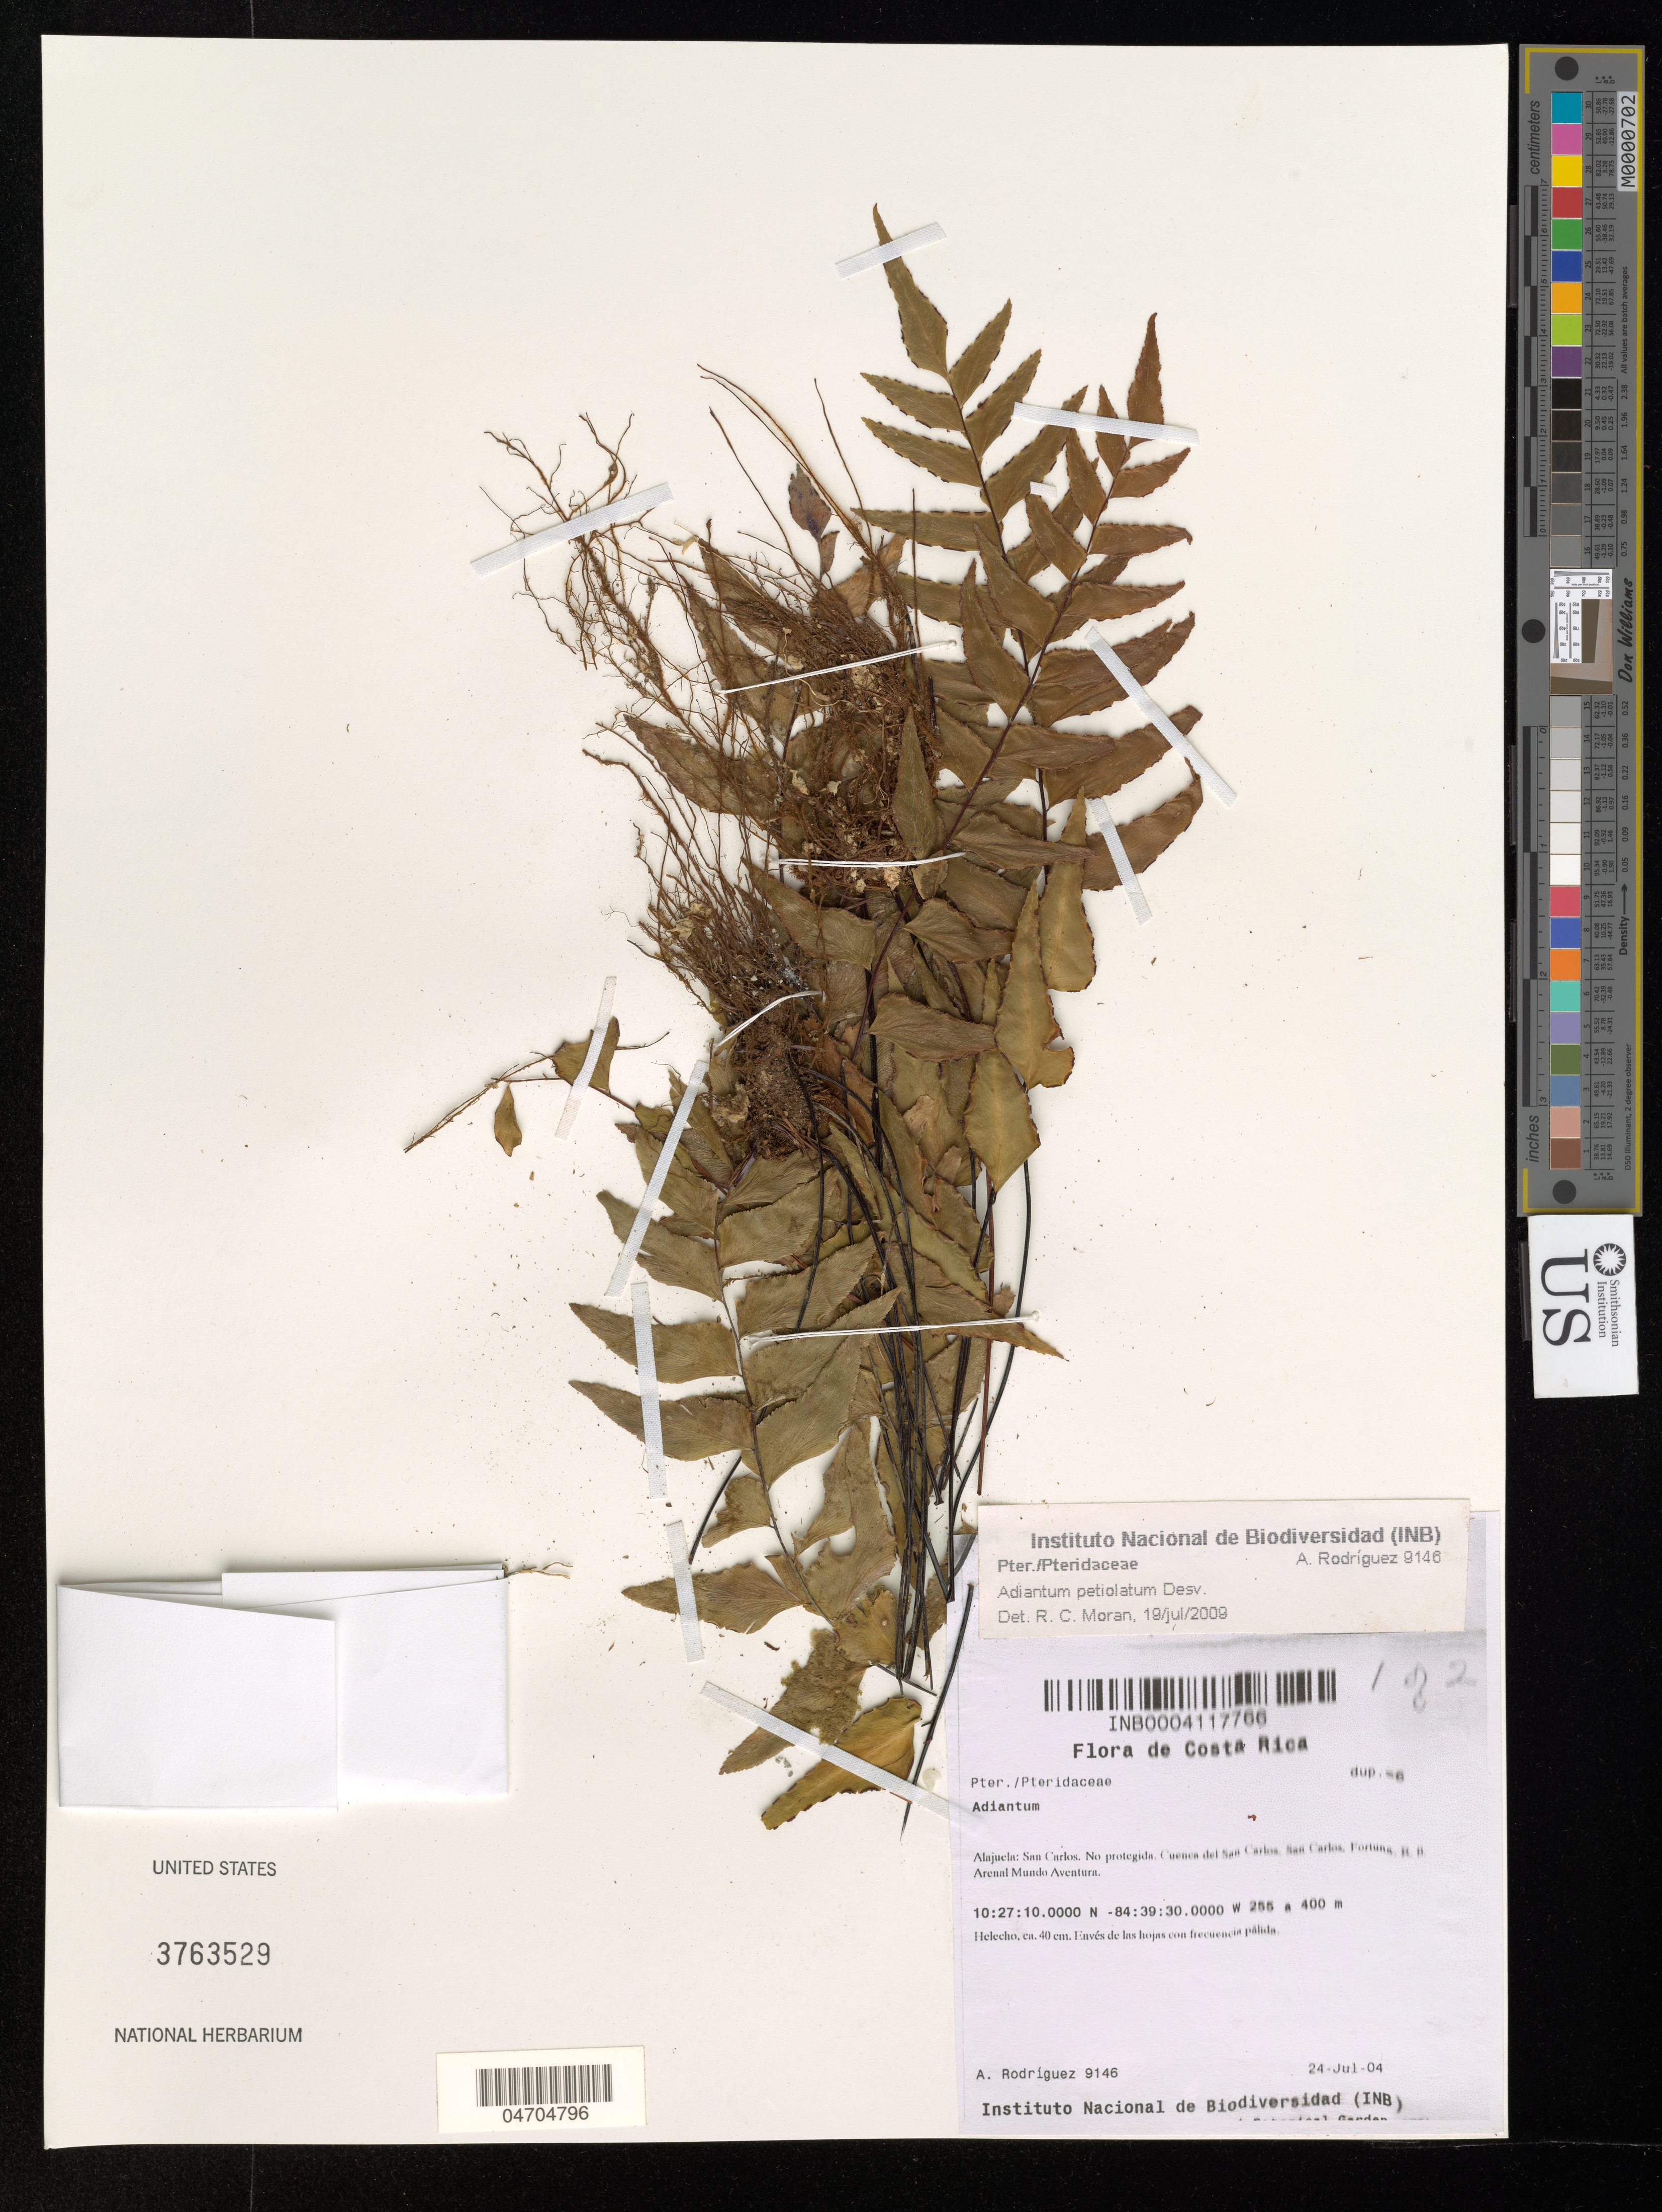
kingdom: Plantae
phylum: Tracheophyta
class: Polypodiopsida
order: Polypodiales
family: Pteridaceae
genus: Adiantum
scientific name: Adiantum petiolatum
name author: Desv.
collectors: A. Rodríguez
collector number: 9146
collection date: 2004-07-24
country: Costa Rica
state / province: Alajuela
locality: San Carlos. No protegida. Cuenca del San Carlos. San Carlos Fortuna. R. B. Arenal Mundo Aventura.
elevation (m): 255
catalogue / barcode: US 3763529